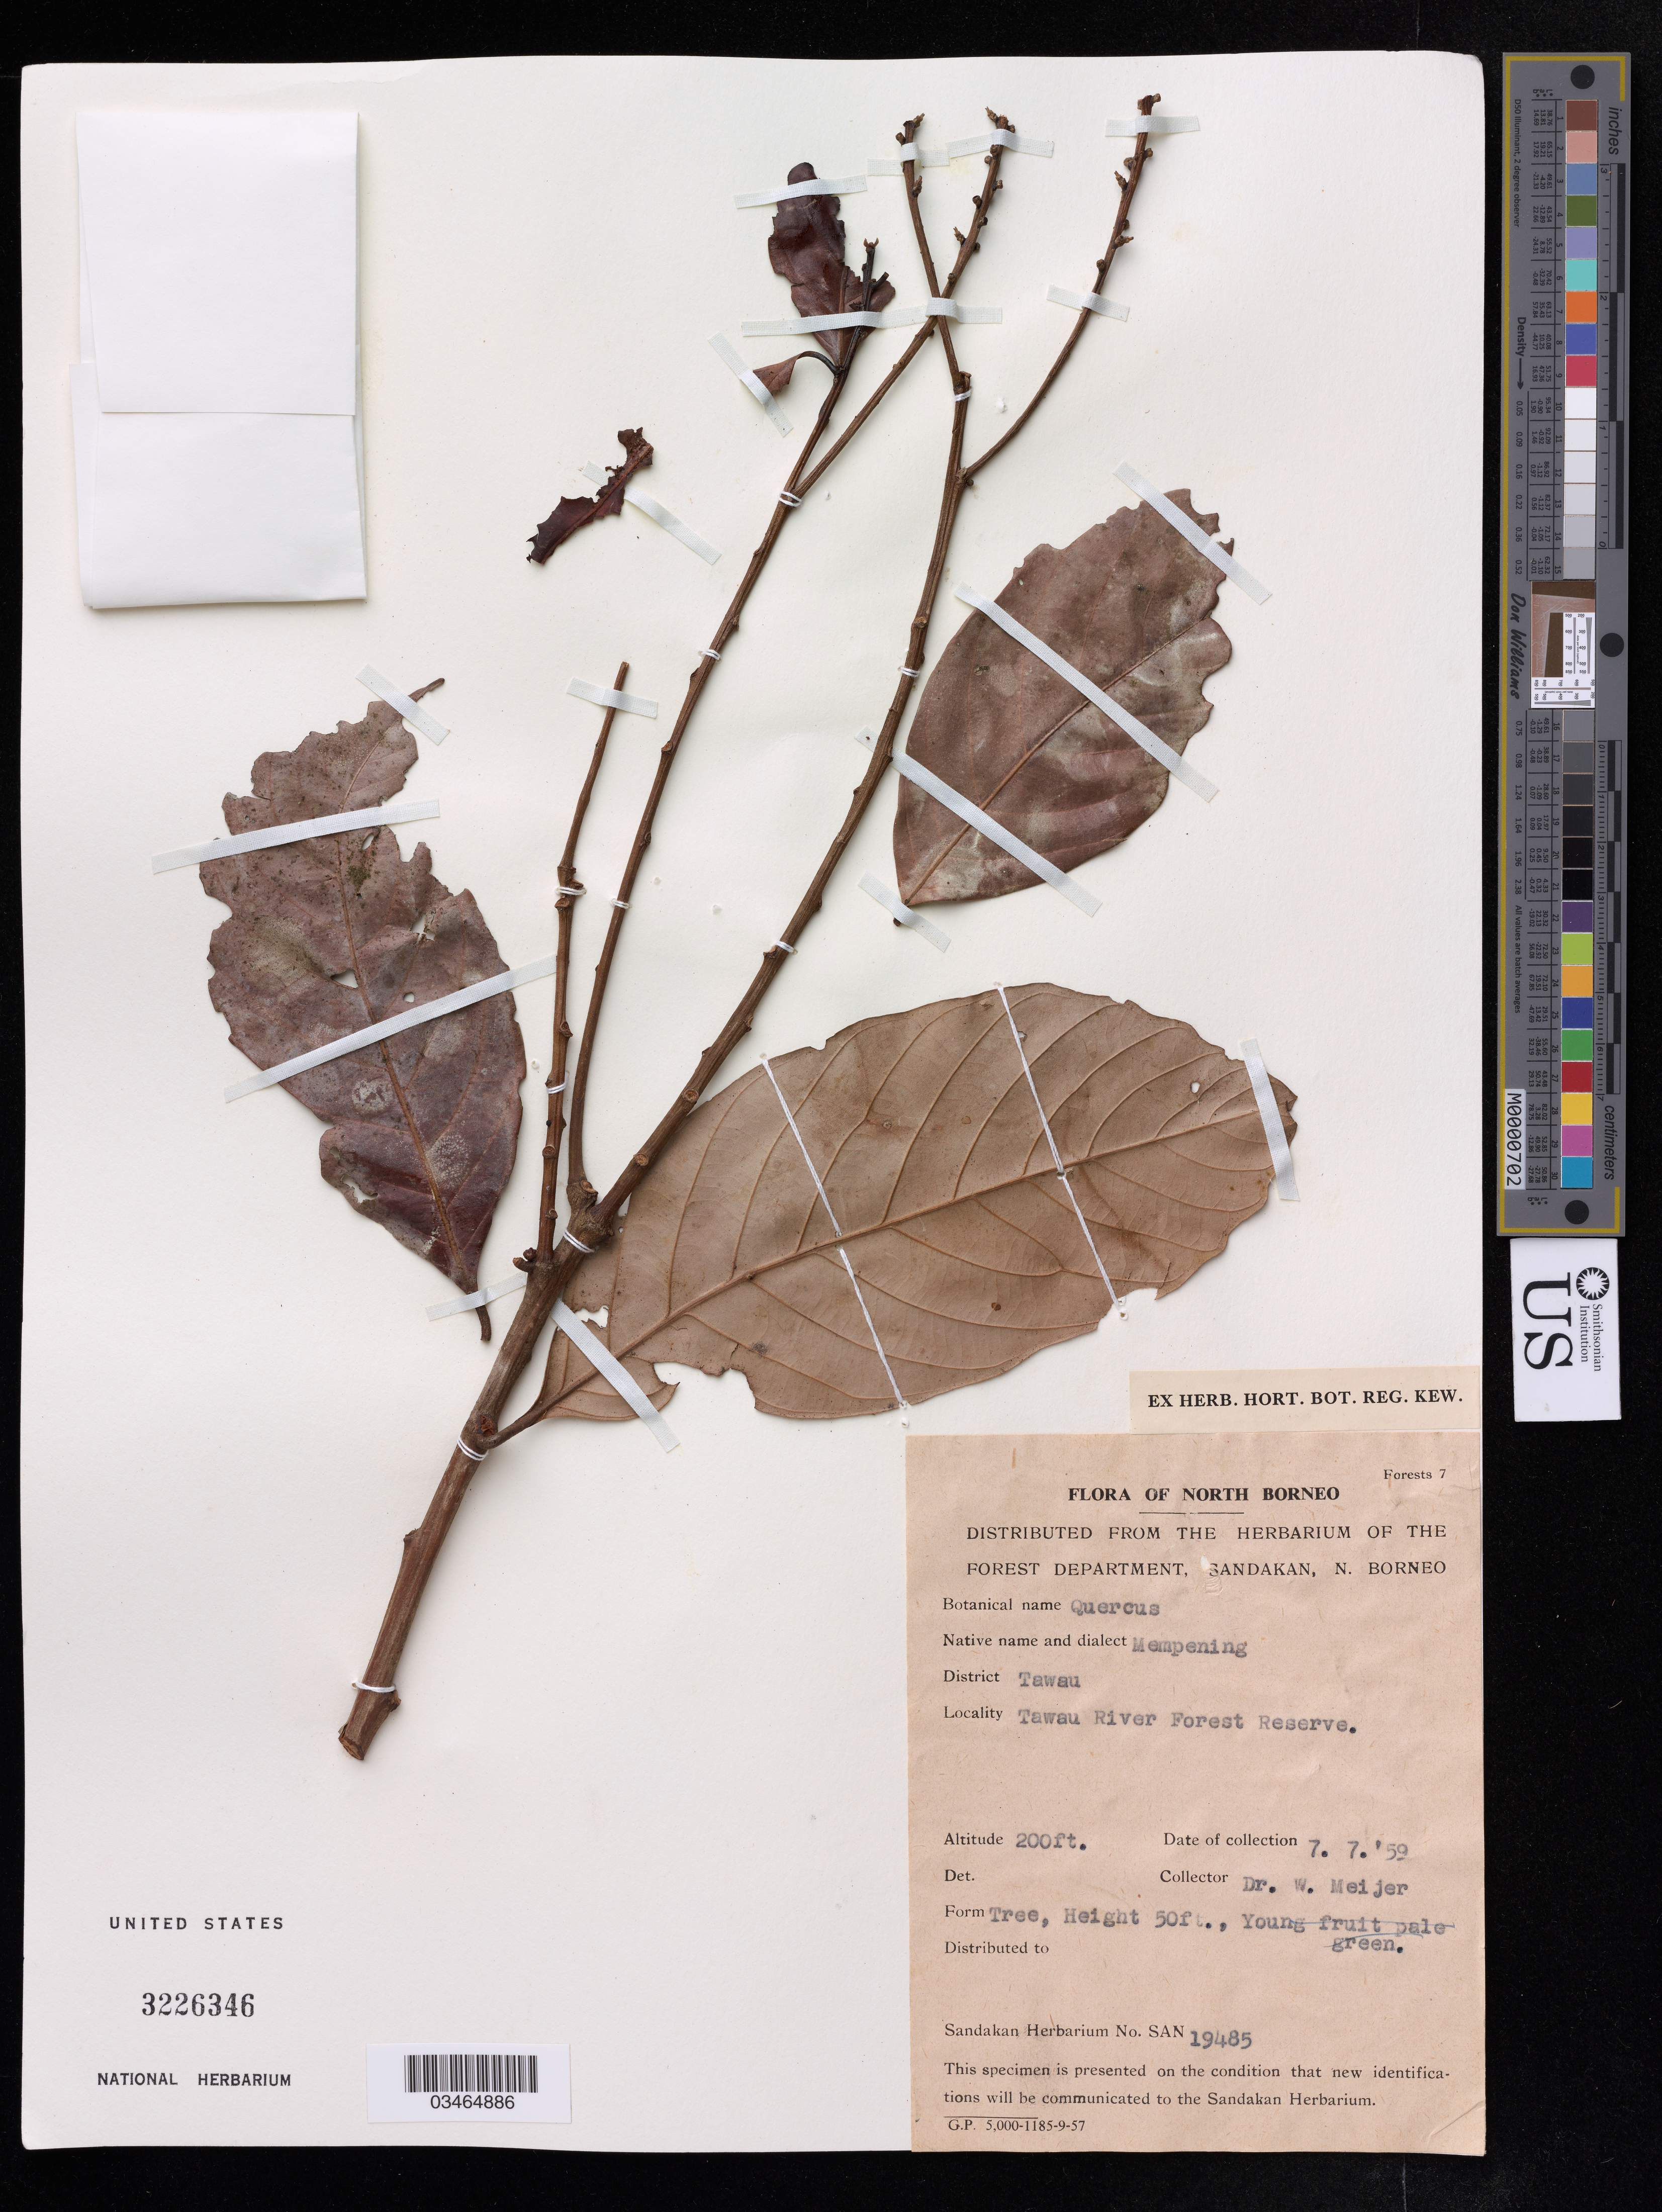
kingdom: Plantae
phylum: Tracheophyta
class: Magnoliopsida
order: Fagales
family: Fagaceae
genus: Quercus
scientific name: Quercus sp.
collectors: W. Meijer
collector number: SAN 19485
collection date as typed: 7 Jul59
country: Malaysia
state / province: Sabah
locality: North Borneo. District Tawau, Tawau River Forest Reserve.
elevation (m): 61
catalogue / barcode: US 3226346